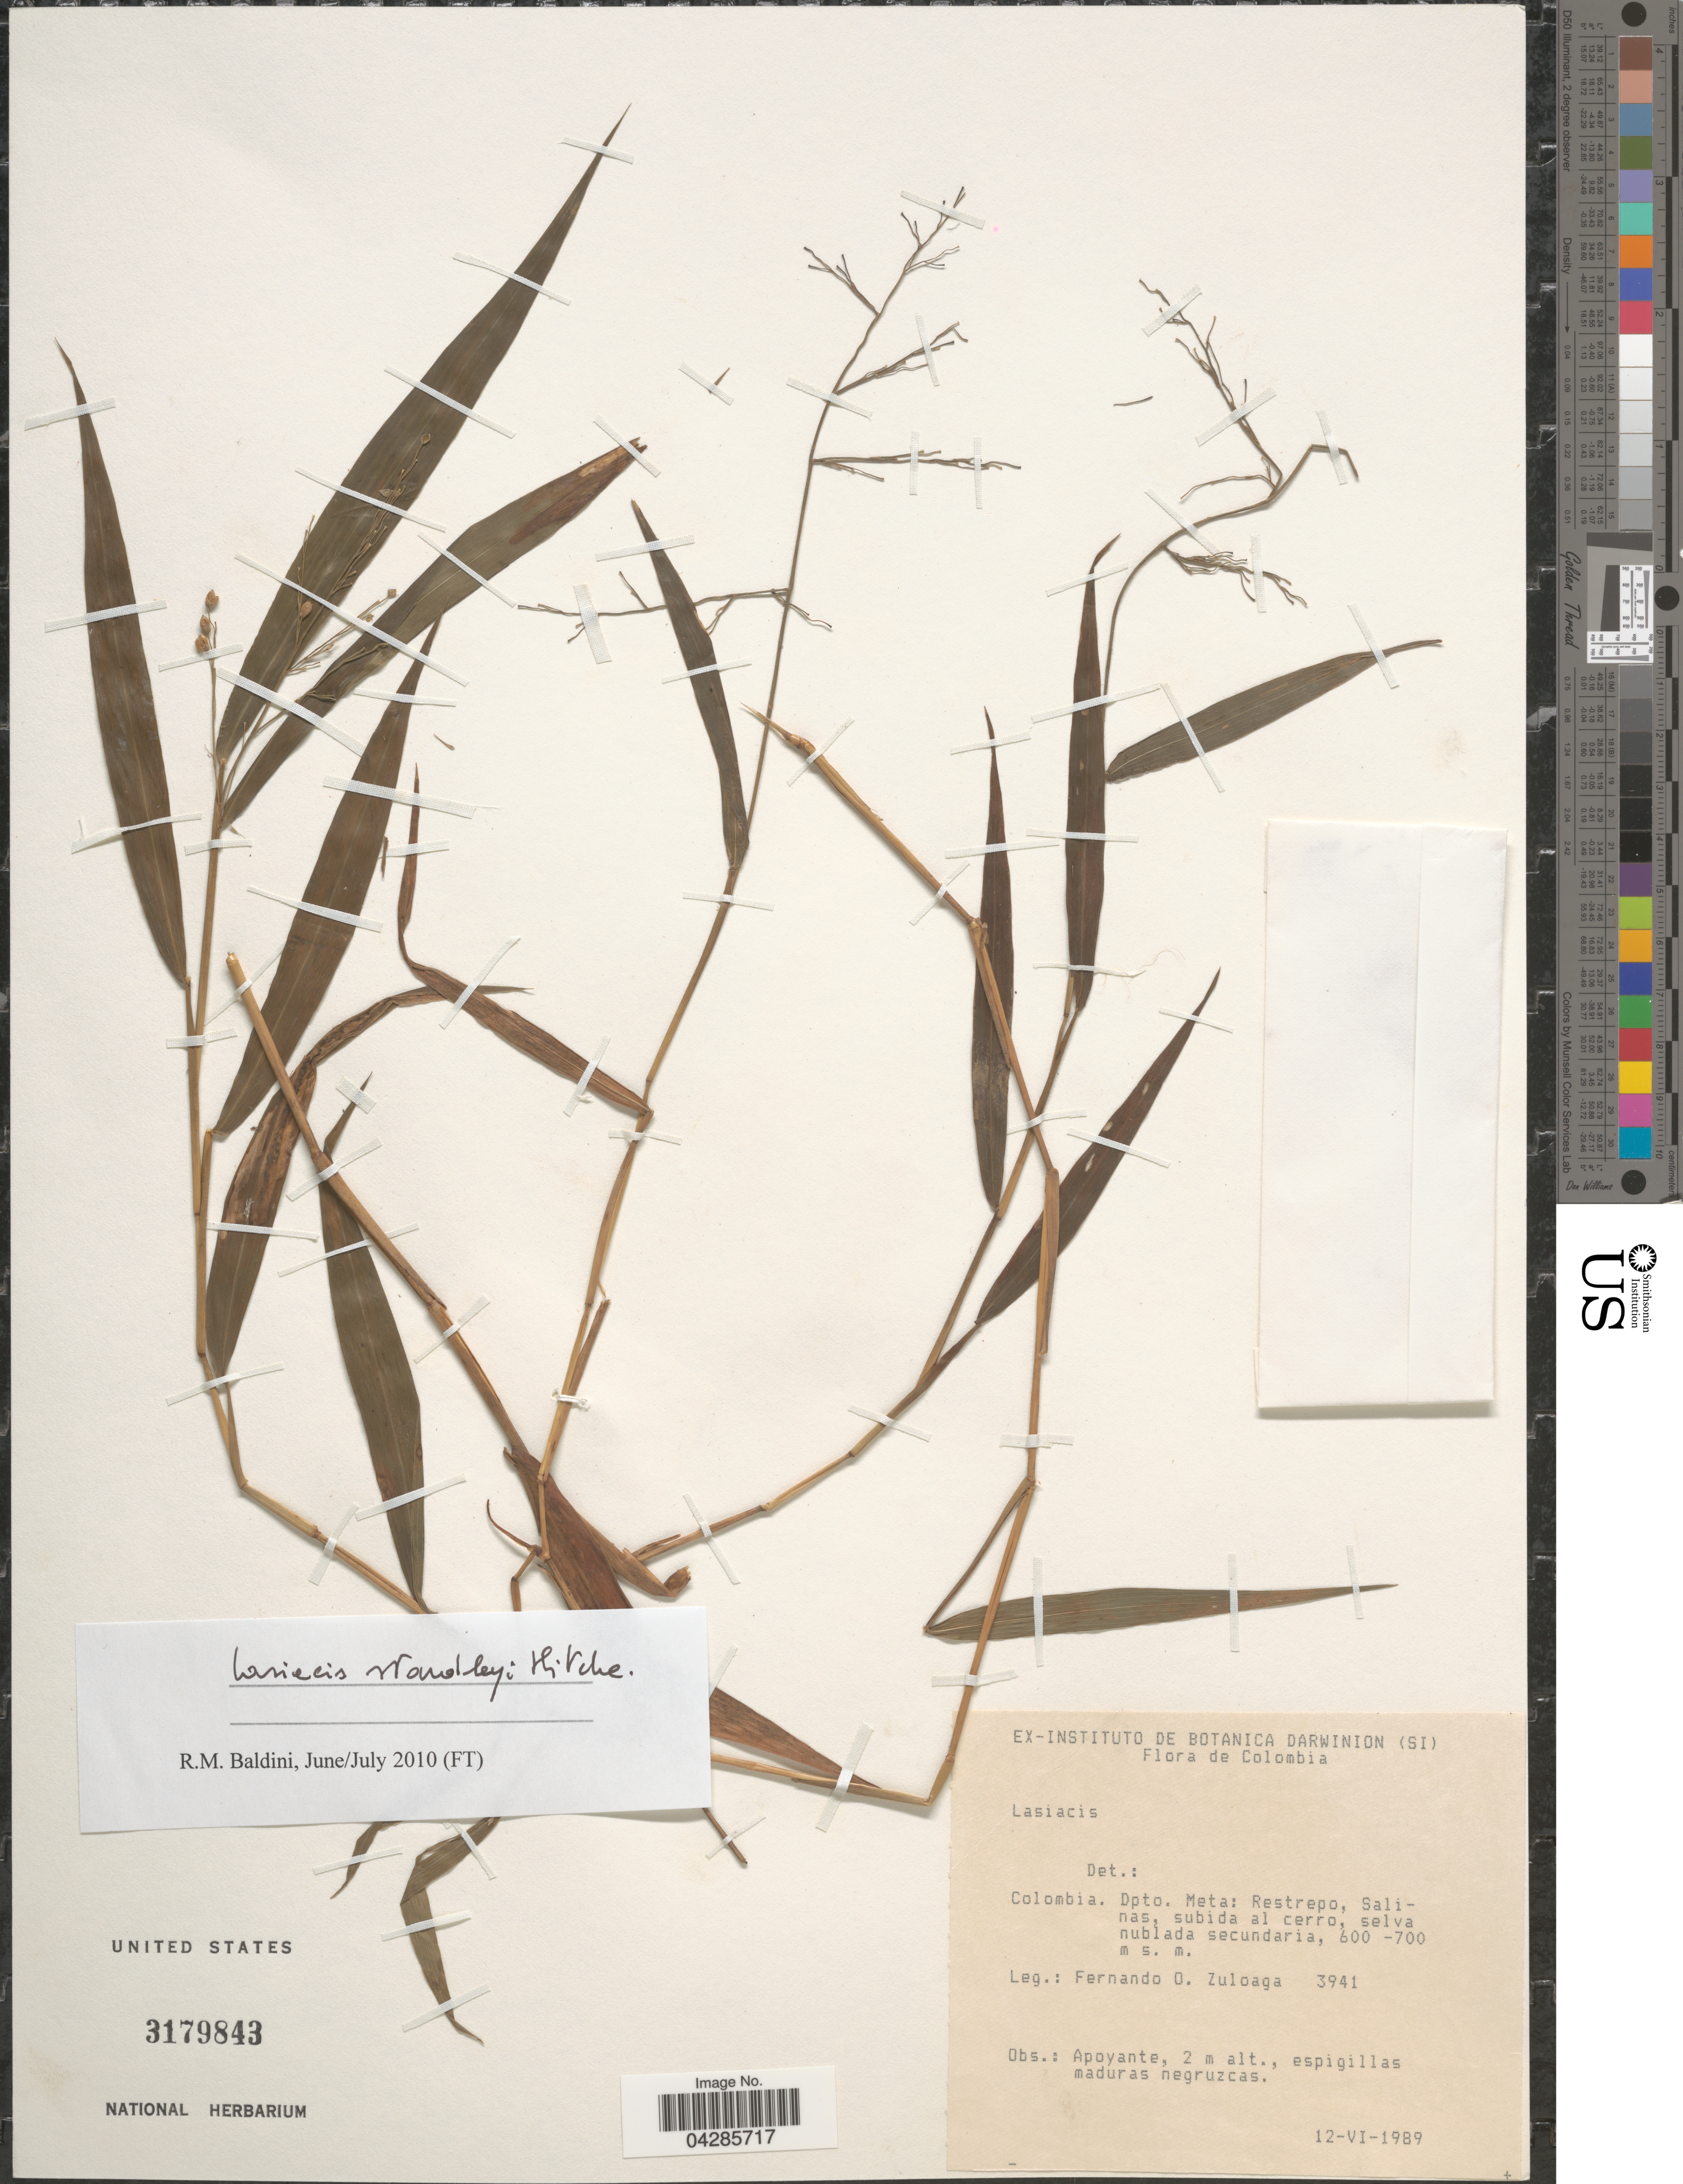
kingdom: Plantae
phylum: Tracheophyta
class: Liliopsida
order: Poales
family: Poaceae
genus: Lasiacis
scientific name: Lasiacis standleyi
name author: Hitchc.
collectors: F. O. Zuloaga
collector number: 3941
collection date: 1989-06-12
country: Colombia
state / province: Meta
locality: Dpto. Meta: Restrepo, Salinas, subida al cerro, selva nublada secundaria.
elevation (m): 600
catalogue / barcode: US 3179843